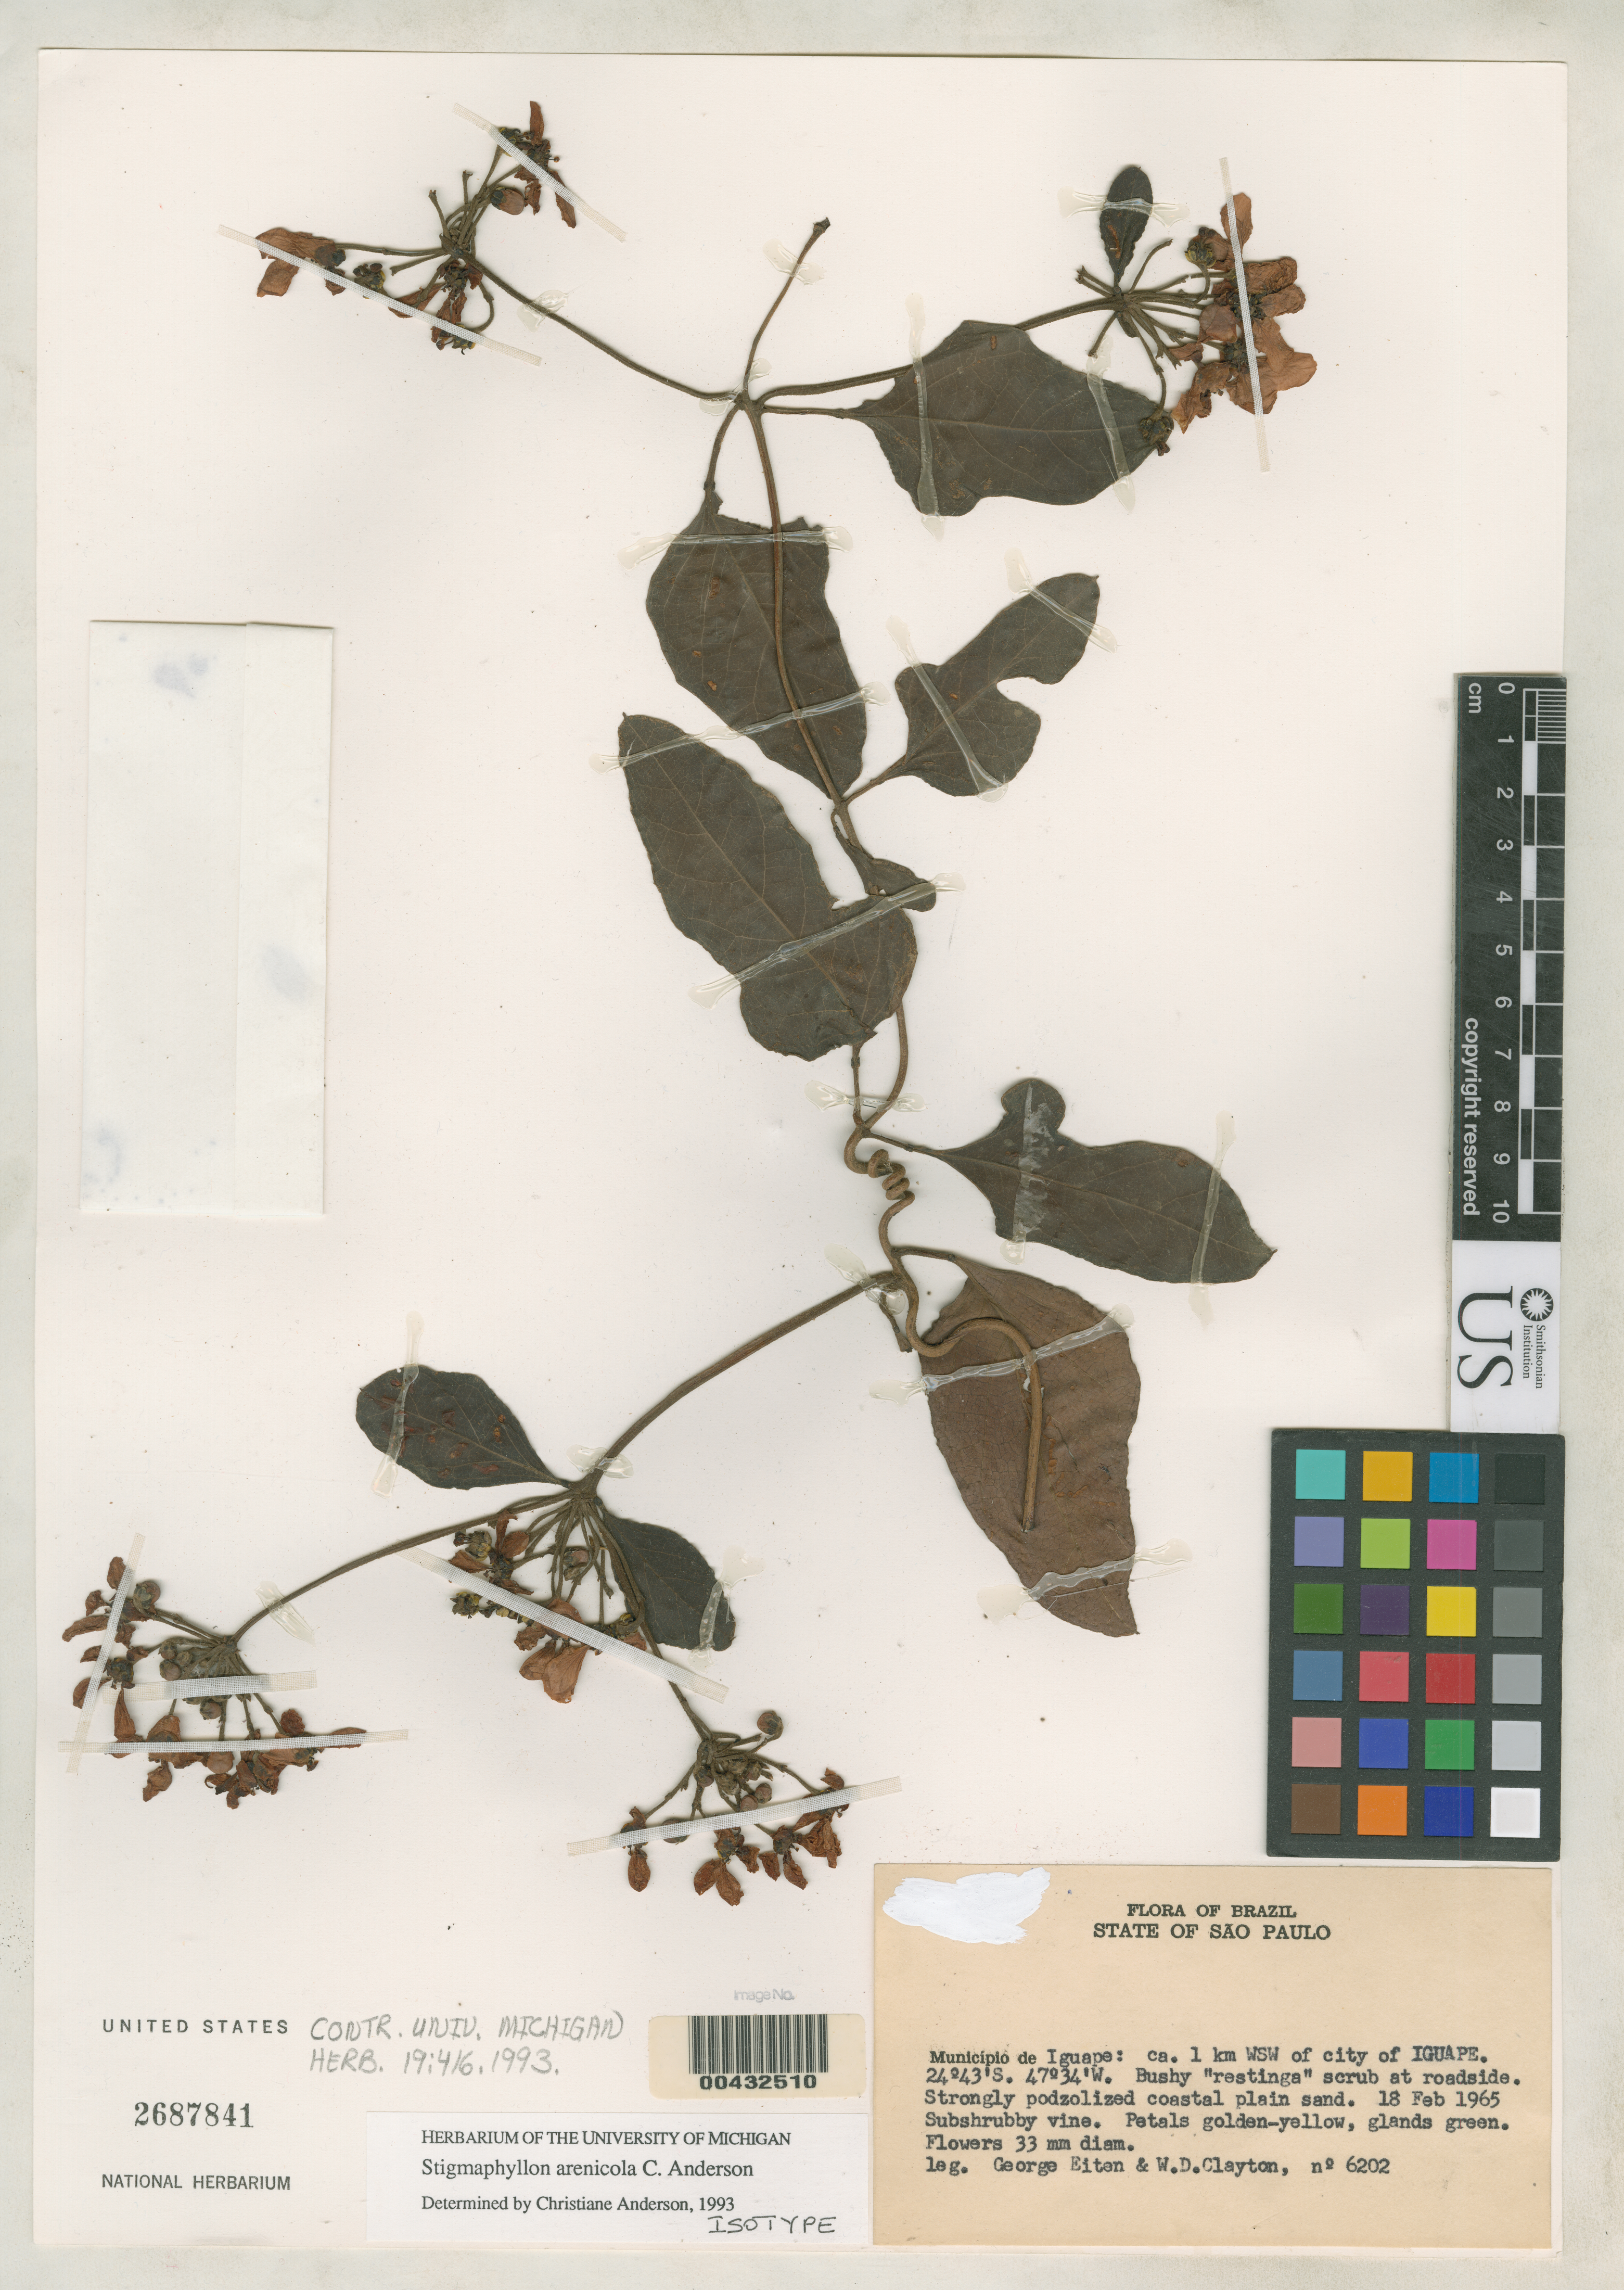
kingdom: Plantae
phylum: Tracheophyta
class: Magnoliopsida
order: Malpighiales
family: Malpighiaceae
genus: Stigmaphyllon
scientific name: Stigmaphyllon arenicola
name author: C.E. Anderson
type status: Isotype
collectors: G. Eiten & W. D. Clayton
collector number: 6202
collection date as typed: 18 Feb 1965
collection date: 1965-02-18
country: Brazil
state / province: São Paulo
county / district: Iguape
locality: Ca. 1 km WSW of city of Iguape.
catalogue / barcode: US 2687841